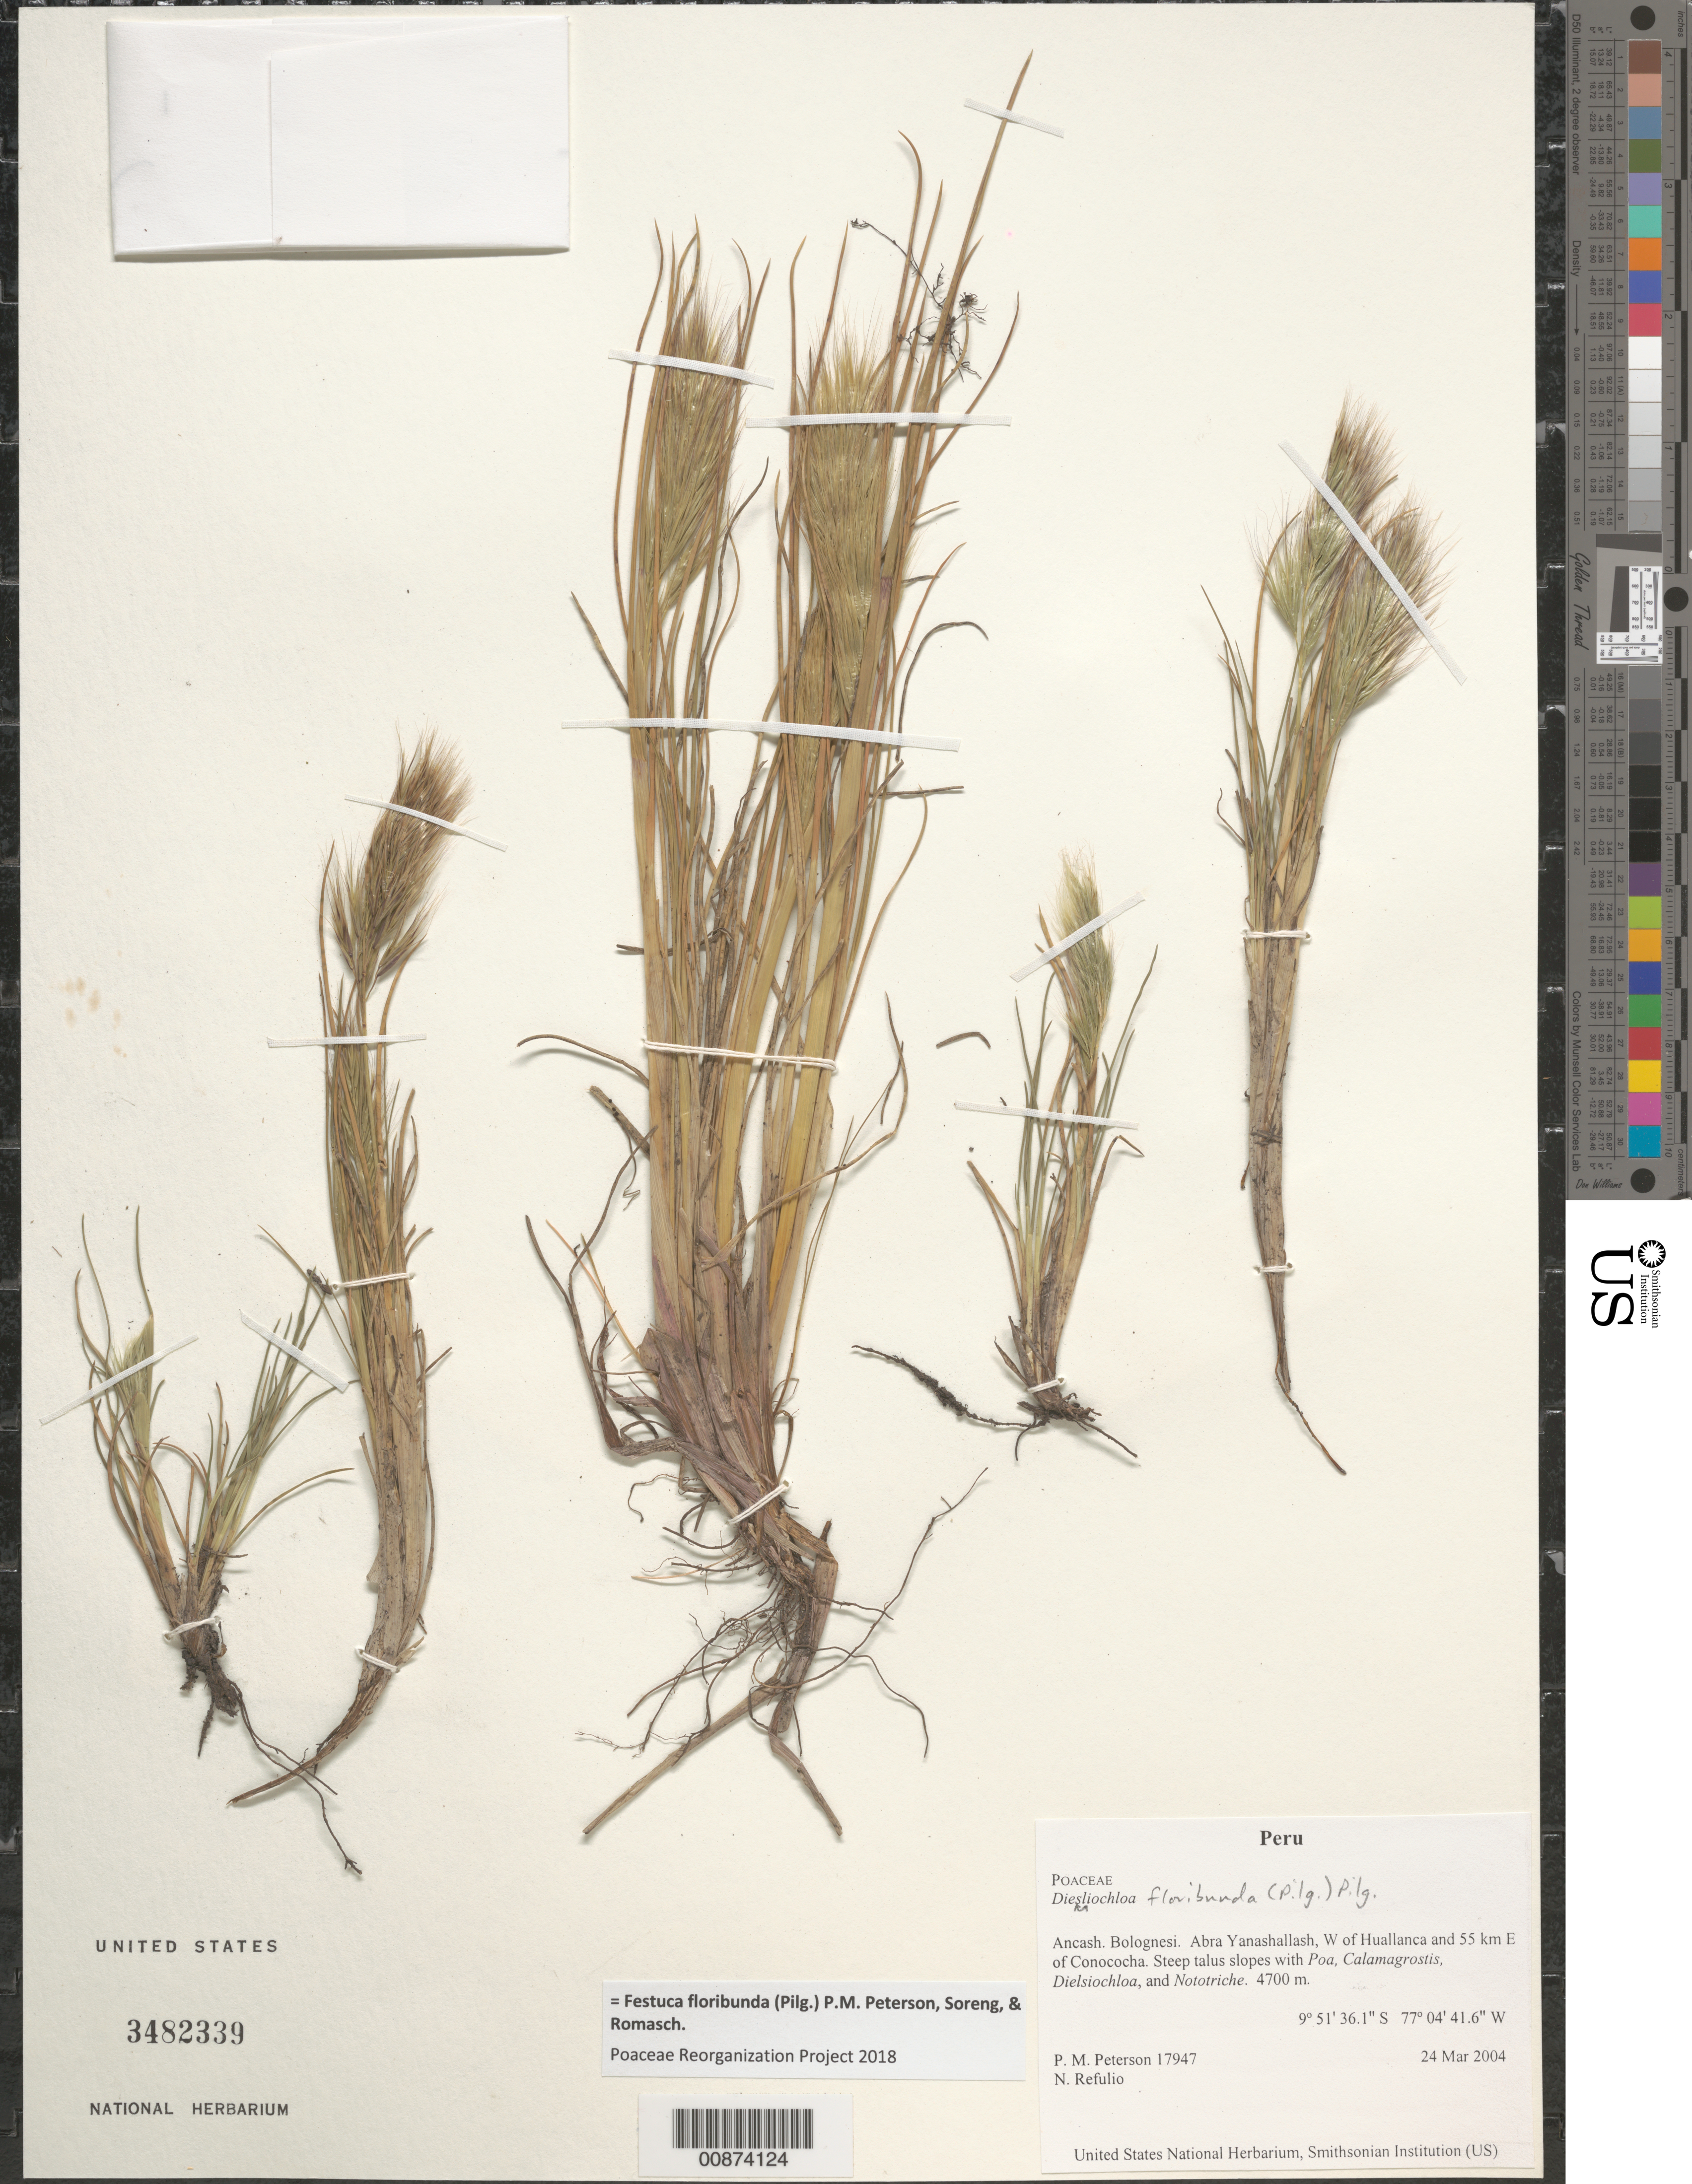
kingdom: Plantae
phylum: Tracheophyta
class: Liliopsida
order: Poales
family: Poaceae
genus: Festuca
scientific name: Festuca floribunda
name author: (Pilg.) P.M. Peterson et al.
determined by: Poaceae Reorganization Project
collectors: P. M. Peterson & N. Refulio-Rodríguez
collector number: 17947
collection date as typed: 24 Mar 2004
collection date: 2004-03-24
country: Peru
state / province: Ancash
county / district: Bolognesi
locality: Abra Yanashallash, W of Huallanca and 55 km E of Conococha. Steep talus slopes with Poa, Calamagrostis, Dielsiochloa, and Nototriche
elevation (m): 4700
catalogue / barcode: US 3482339